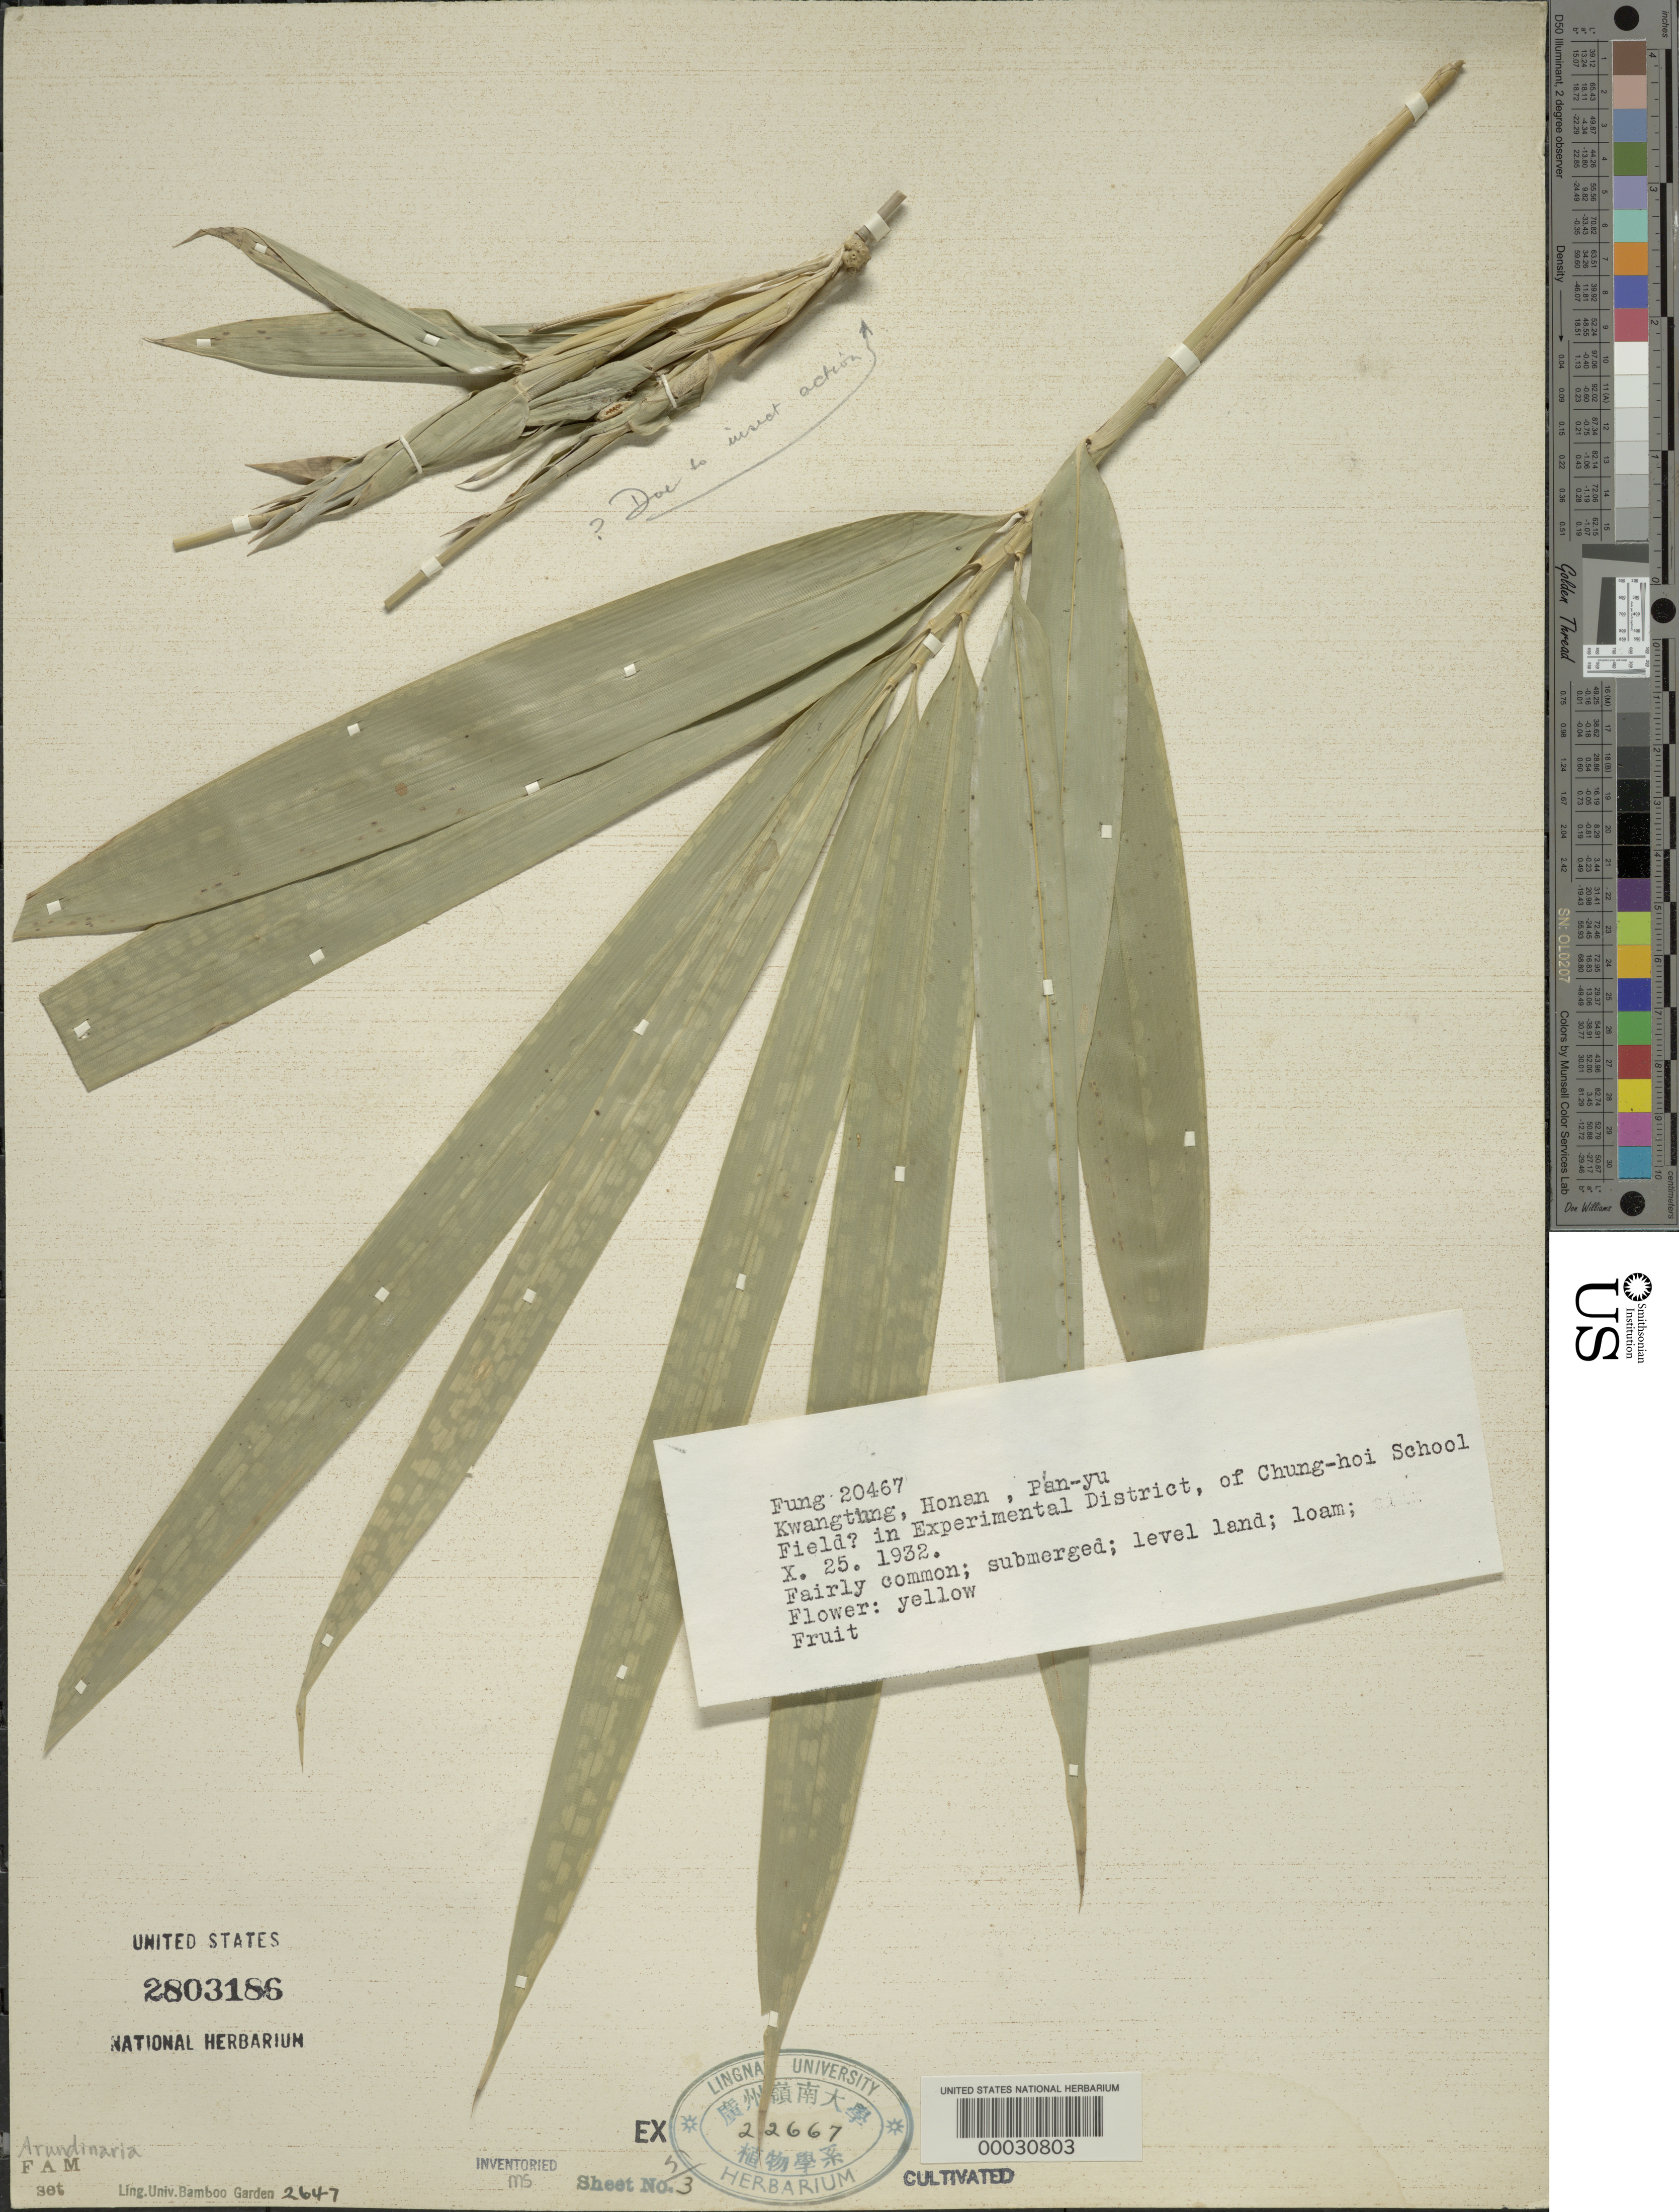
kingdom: Plantae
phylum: Tracheophyta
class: Liliopsida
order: Poales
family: Poaceae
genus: Arundinaria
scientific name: Arundinaria sp.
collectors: H. L. Fung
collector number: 20442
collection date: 1932-04-01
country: China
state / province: Guangdong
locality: Grown in Lingnan University Bamboo Garden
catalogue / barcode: US 2803186